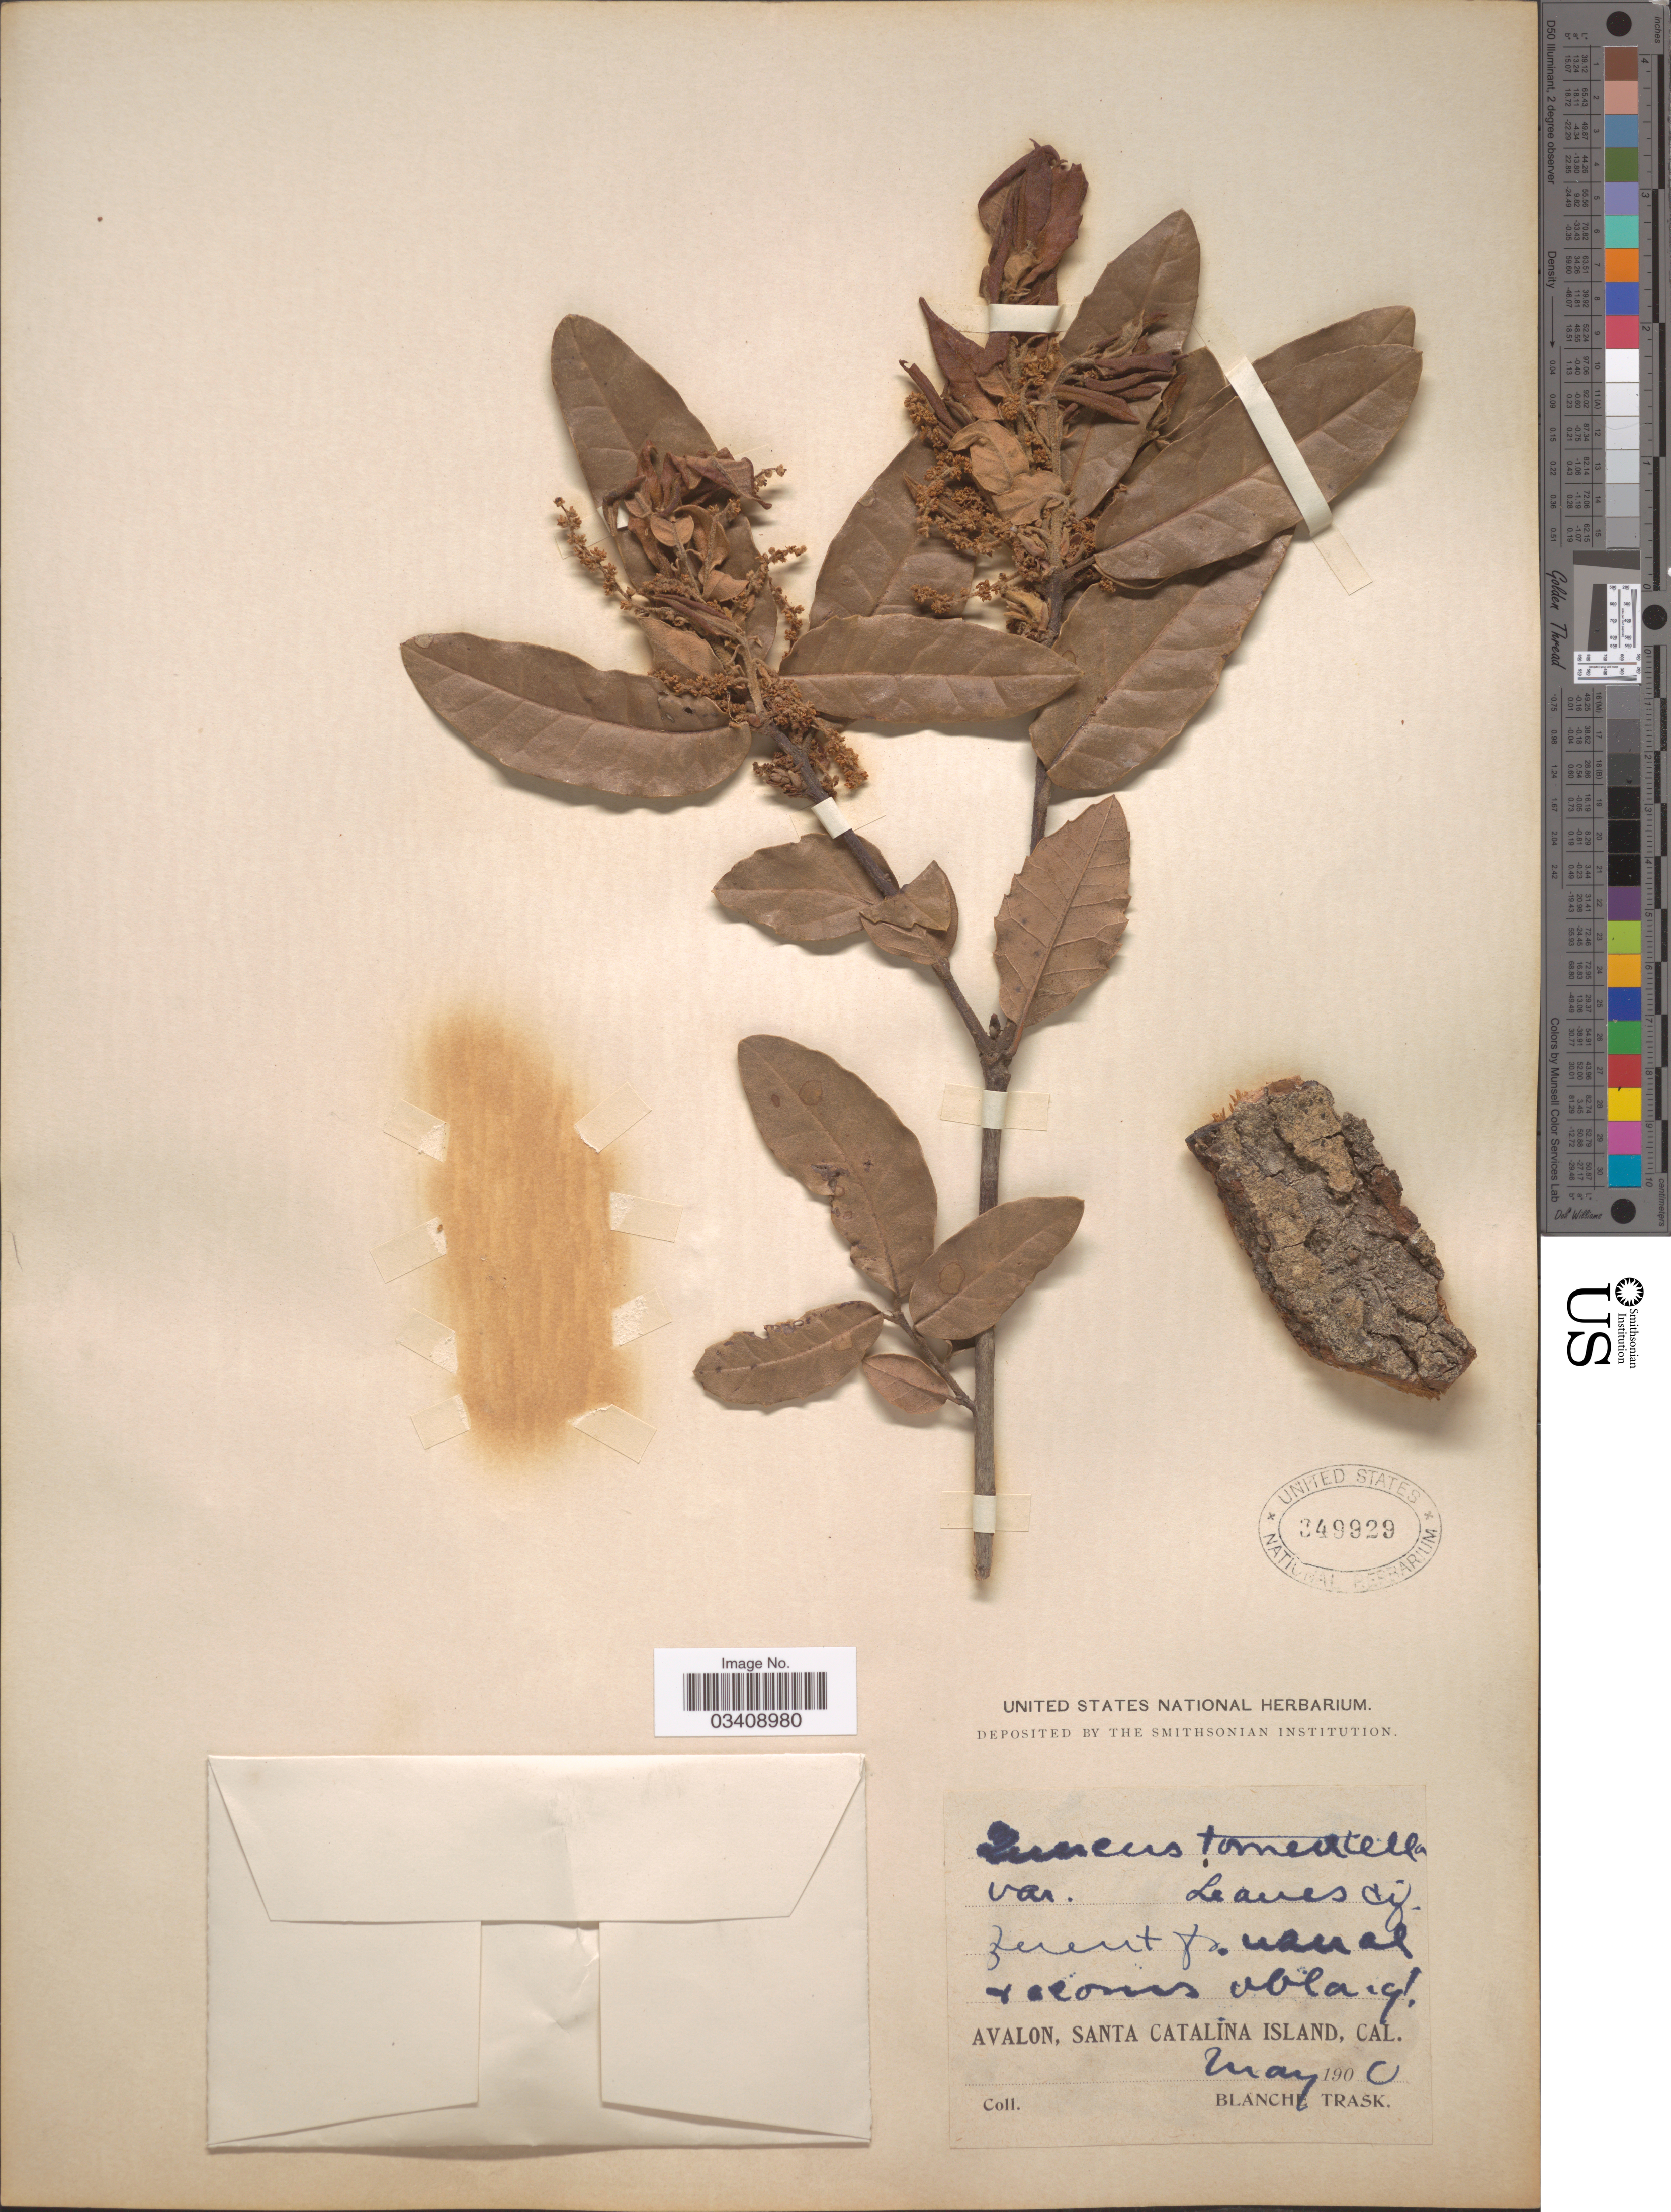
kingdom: Plantae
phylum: Tracheophyta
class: Magnoliopsida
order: Fagales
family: Fagaceae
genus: Quercus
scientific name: Quercus tomentella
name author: Engelm.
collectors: B. Trask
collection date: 1900-05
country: United States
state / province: California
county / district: Los Angeles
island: Santa Catalina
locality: Avalon, Santa Catalina Island.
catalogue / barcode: US 349929